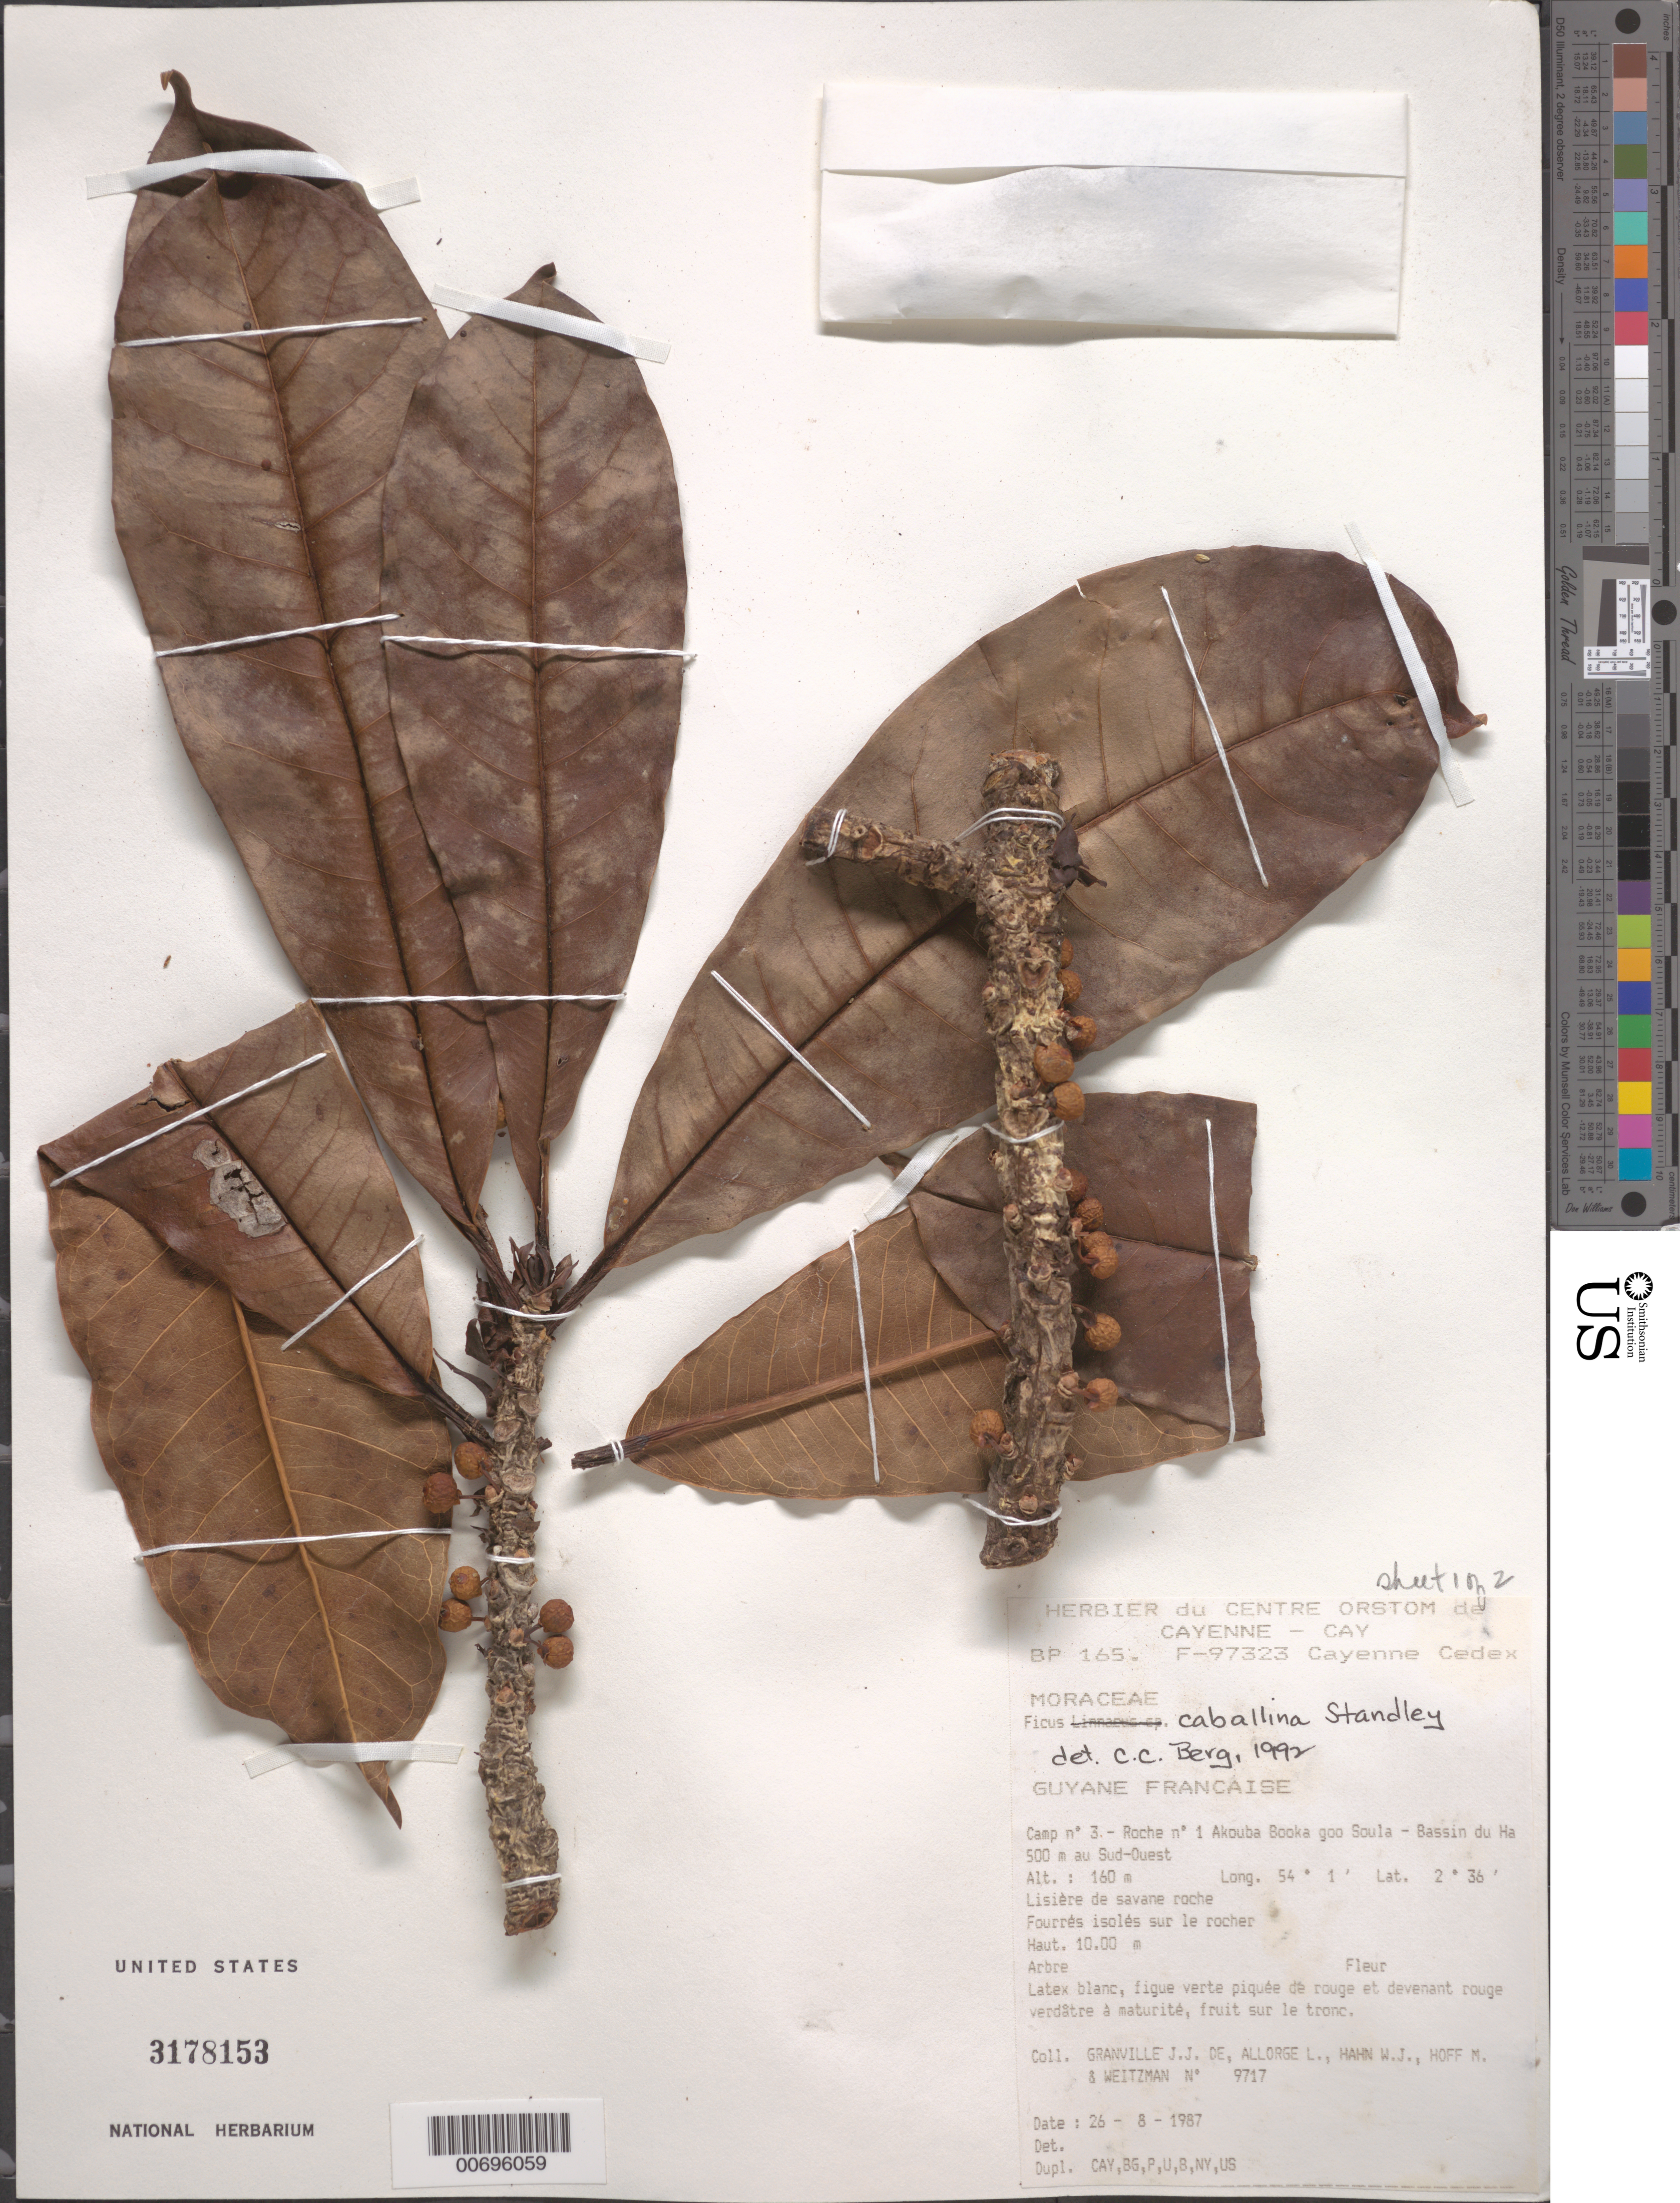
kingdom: Plantae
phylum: Tracheophyta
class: Magnoliopsida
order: Rosales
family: Moraceae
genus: Ficus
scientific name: Ficus caballina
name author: Standl.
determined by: Berg, C. C.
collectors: J.-J. de Granville, L. Allorge, W. J. Hahn, M. Hoff & A. L. Weitzman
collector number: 9717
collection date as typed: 26-Aug-87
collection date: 1987-08-26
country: French Guiana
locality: Akouba Booka goo Soula, Camp #3, Roche no. 1, Bassin du Haut-Marouini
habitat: Lisière de savane roche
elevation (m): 160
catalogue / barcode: US 3178153